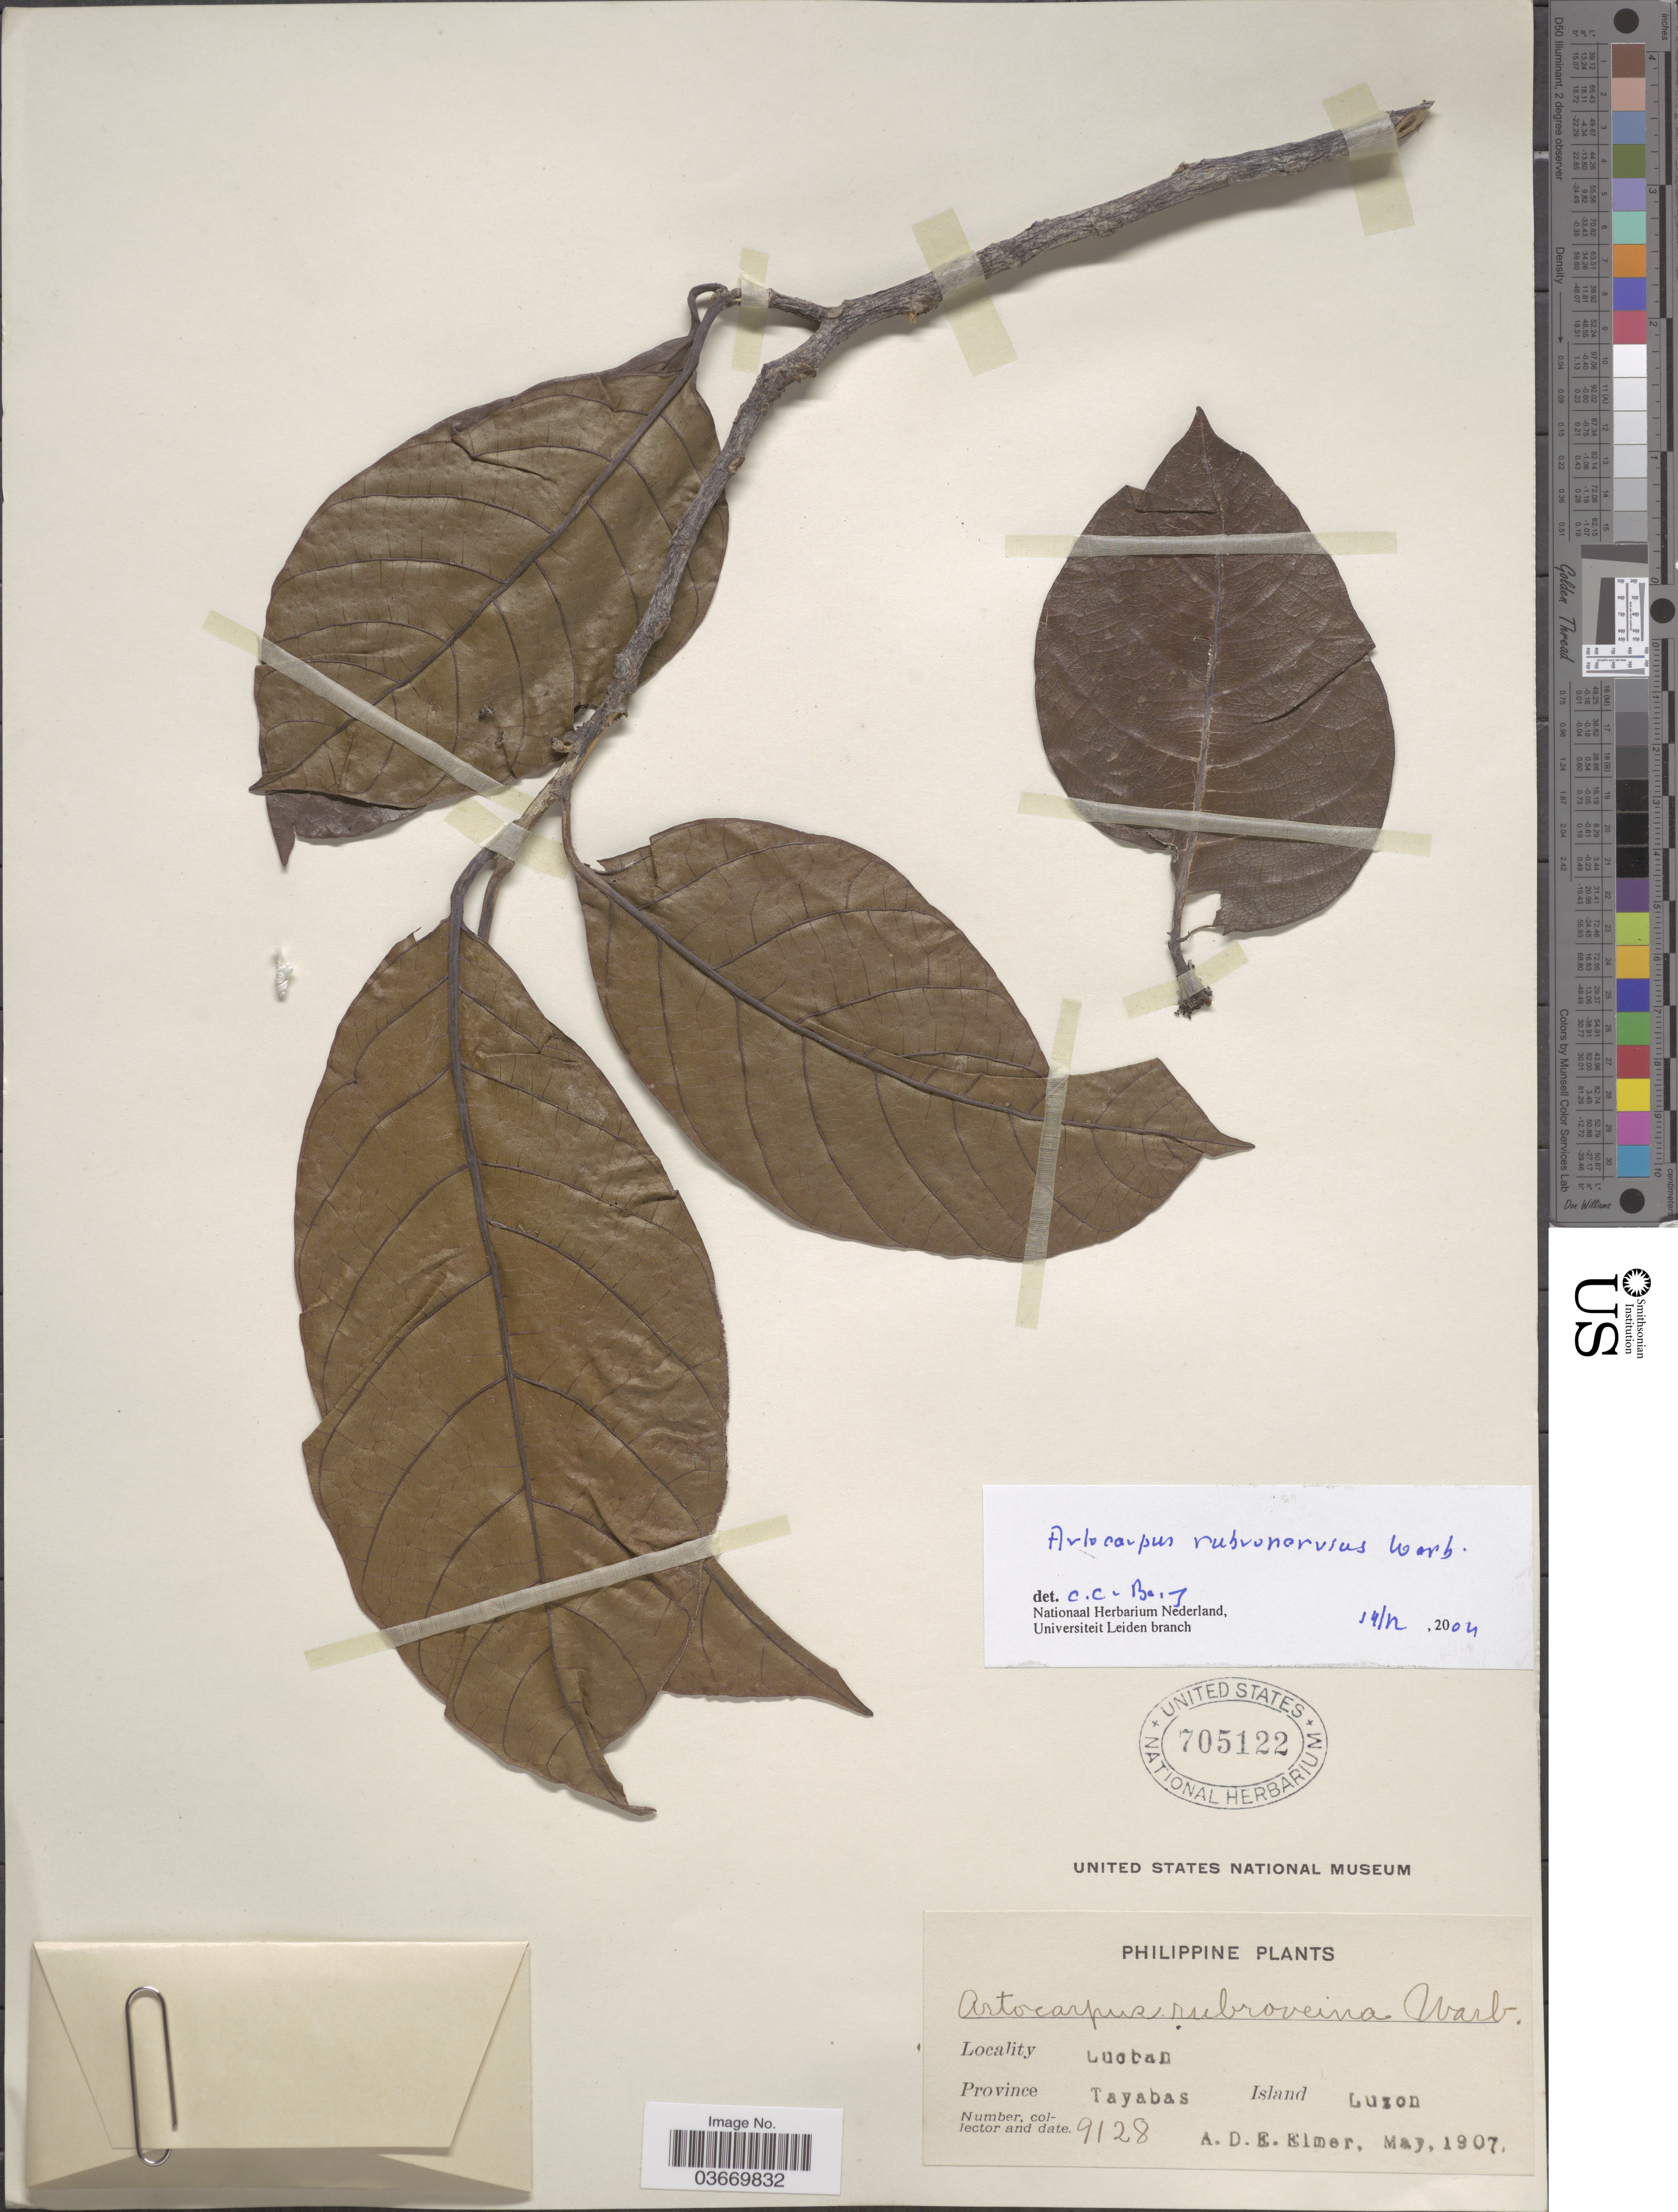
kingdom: Plantae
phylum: Tracheophyta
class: Magnoliopsida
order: Rosales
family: Moraceae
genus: Artocarpus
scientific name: Artocarpus rubrovenius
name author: Warb.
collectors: A. D. E. Elmer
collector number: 9128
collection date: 1907-05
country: Philippines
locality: Lucban. Province Tayabas, Island Luzon.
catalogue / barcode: US 705122